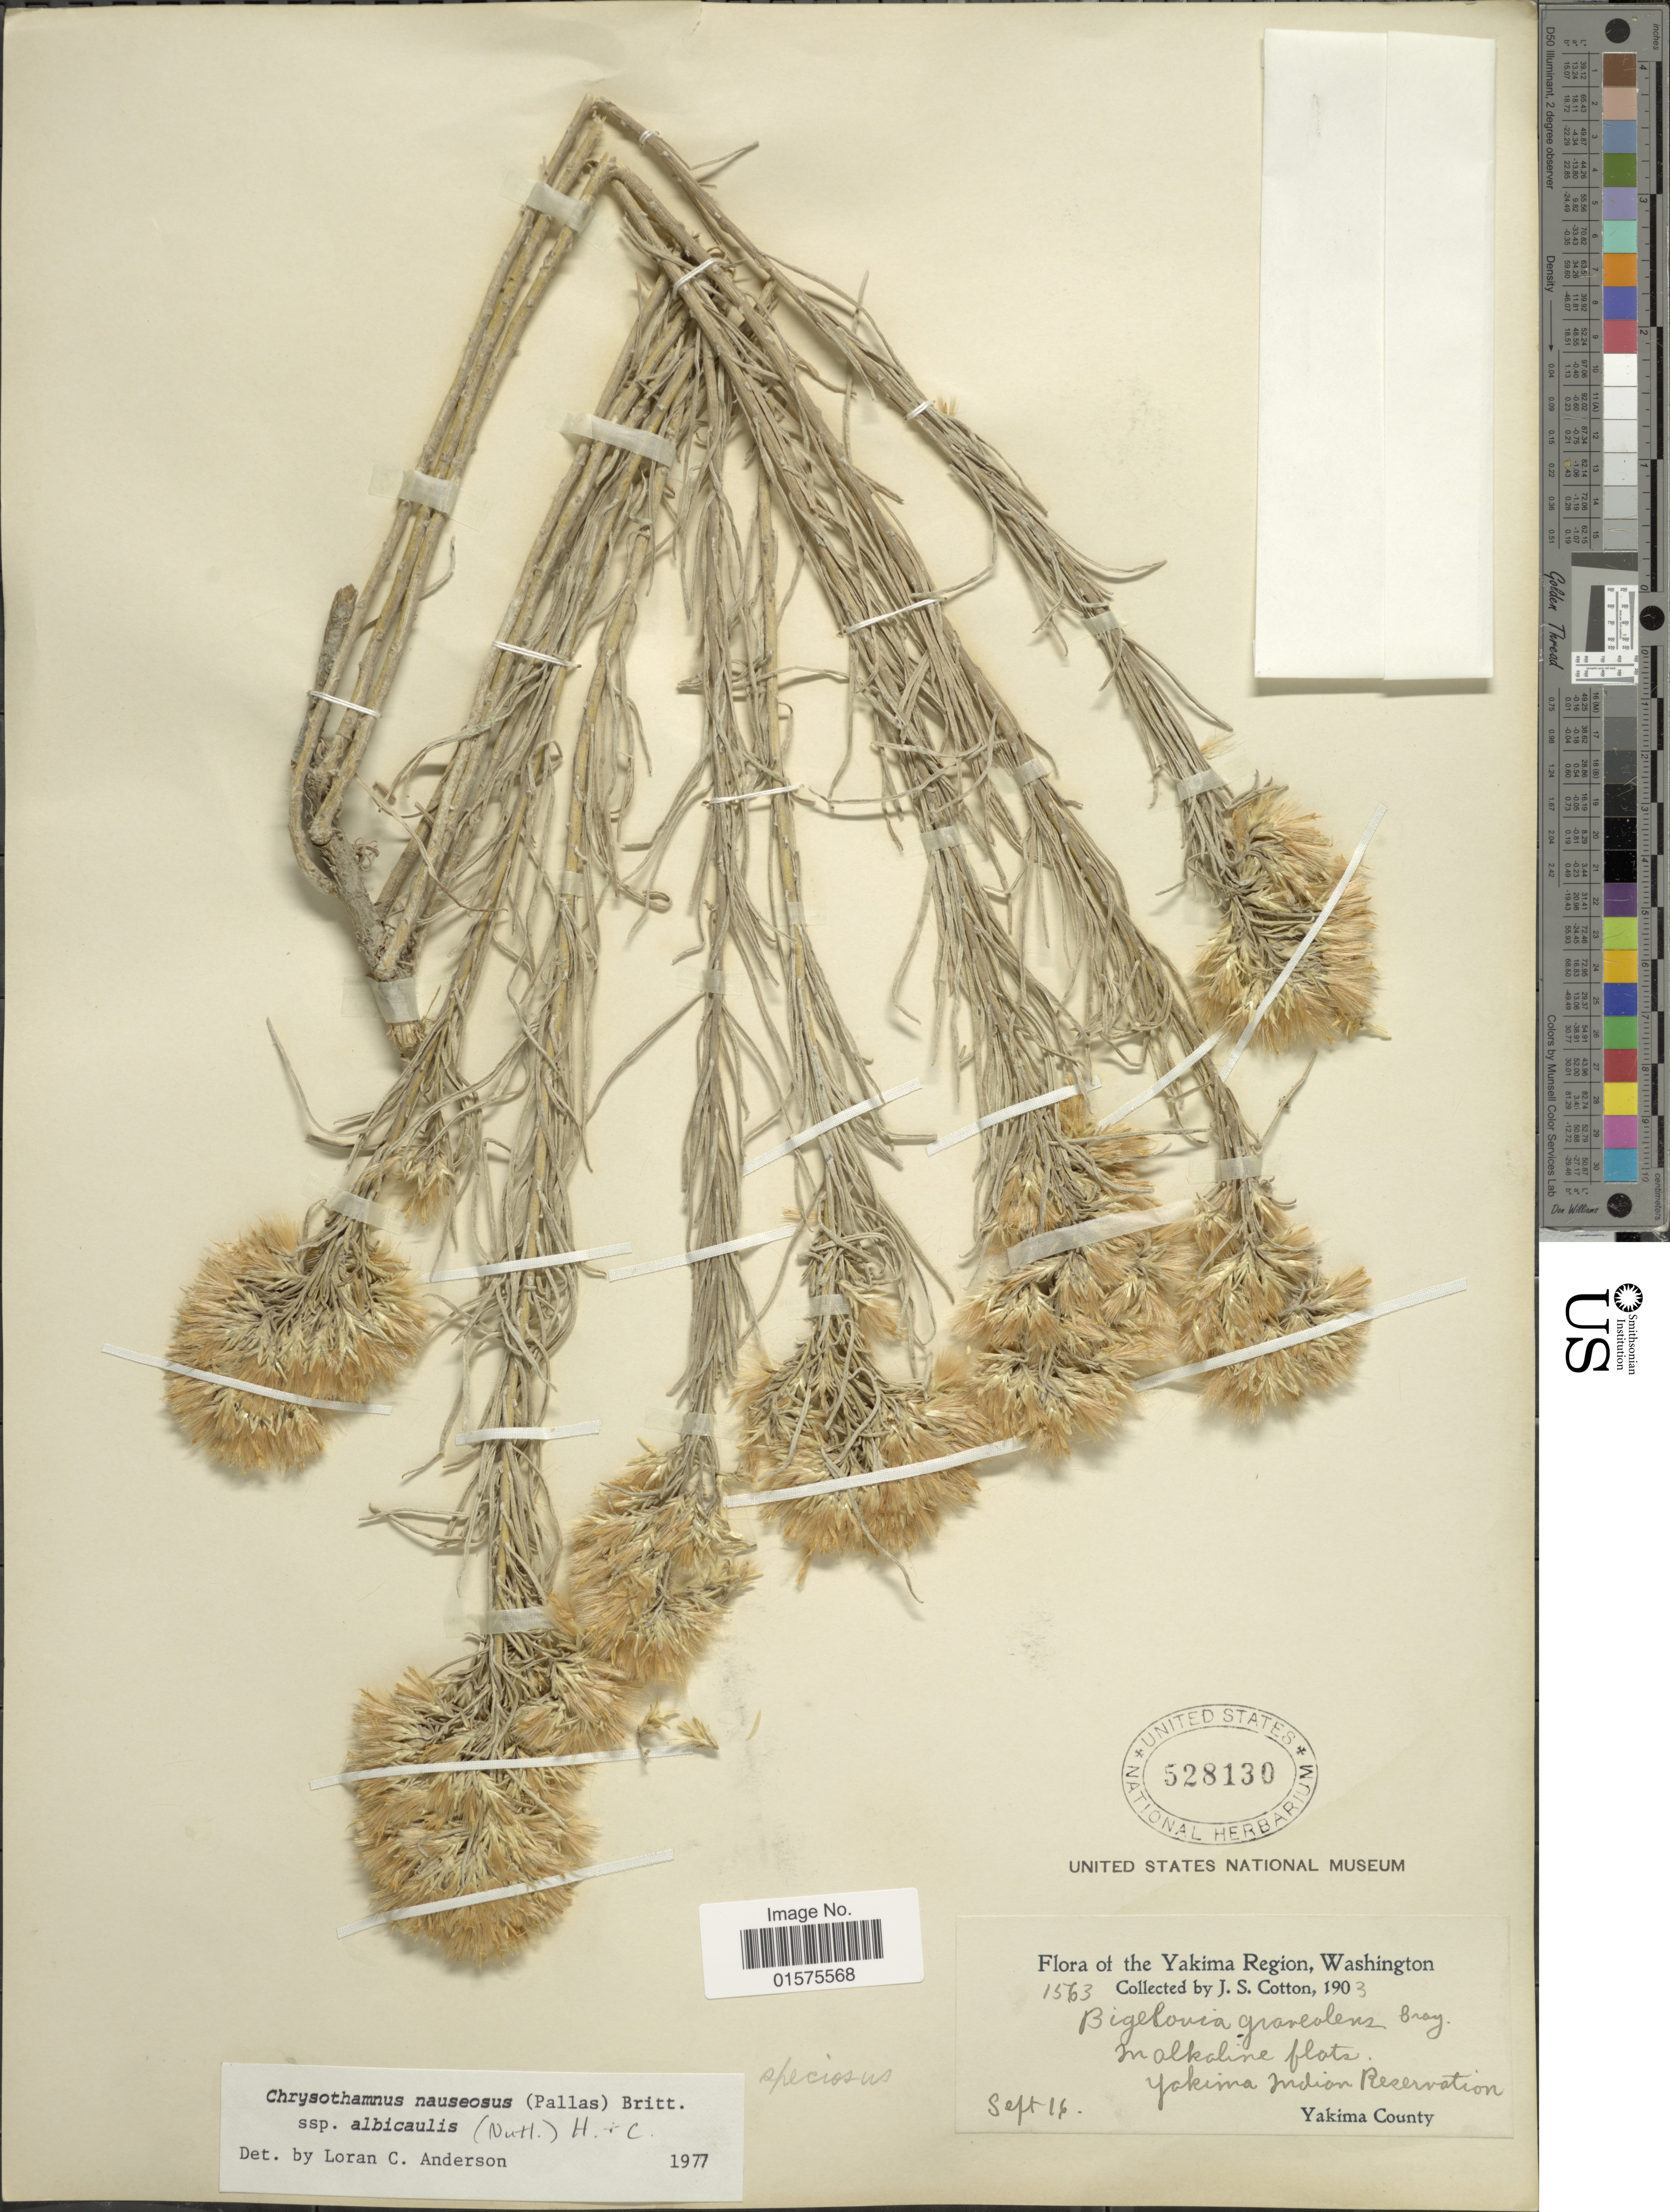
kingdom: Plantae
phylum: Tracheophyta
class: Magnoliopsida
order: Asterales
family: Asteraceae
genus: Ericameria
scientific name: Ericameria nauseosa var. speciosa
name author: (Nutt.) G.L. Nesom & G.I. Baird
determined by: Urbatsch, Lowell E., Curator (LSU), Louisiana State University (UNITED STATES)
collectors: J. S. Cotton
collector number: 1563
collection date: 1903-09-16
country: United States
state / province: Washington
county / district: Yakima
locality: Yakima Region, Yakima Indian Reservation. Yakima County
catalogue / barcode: US 528130